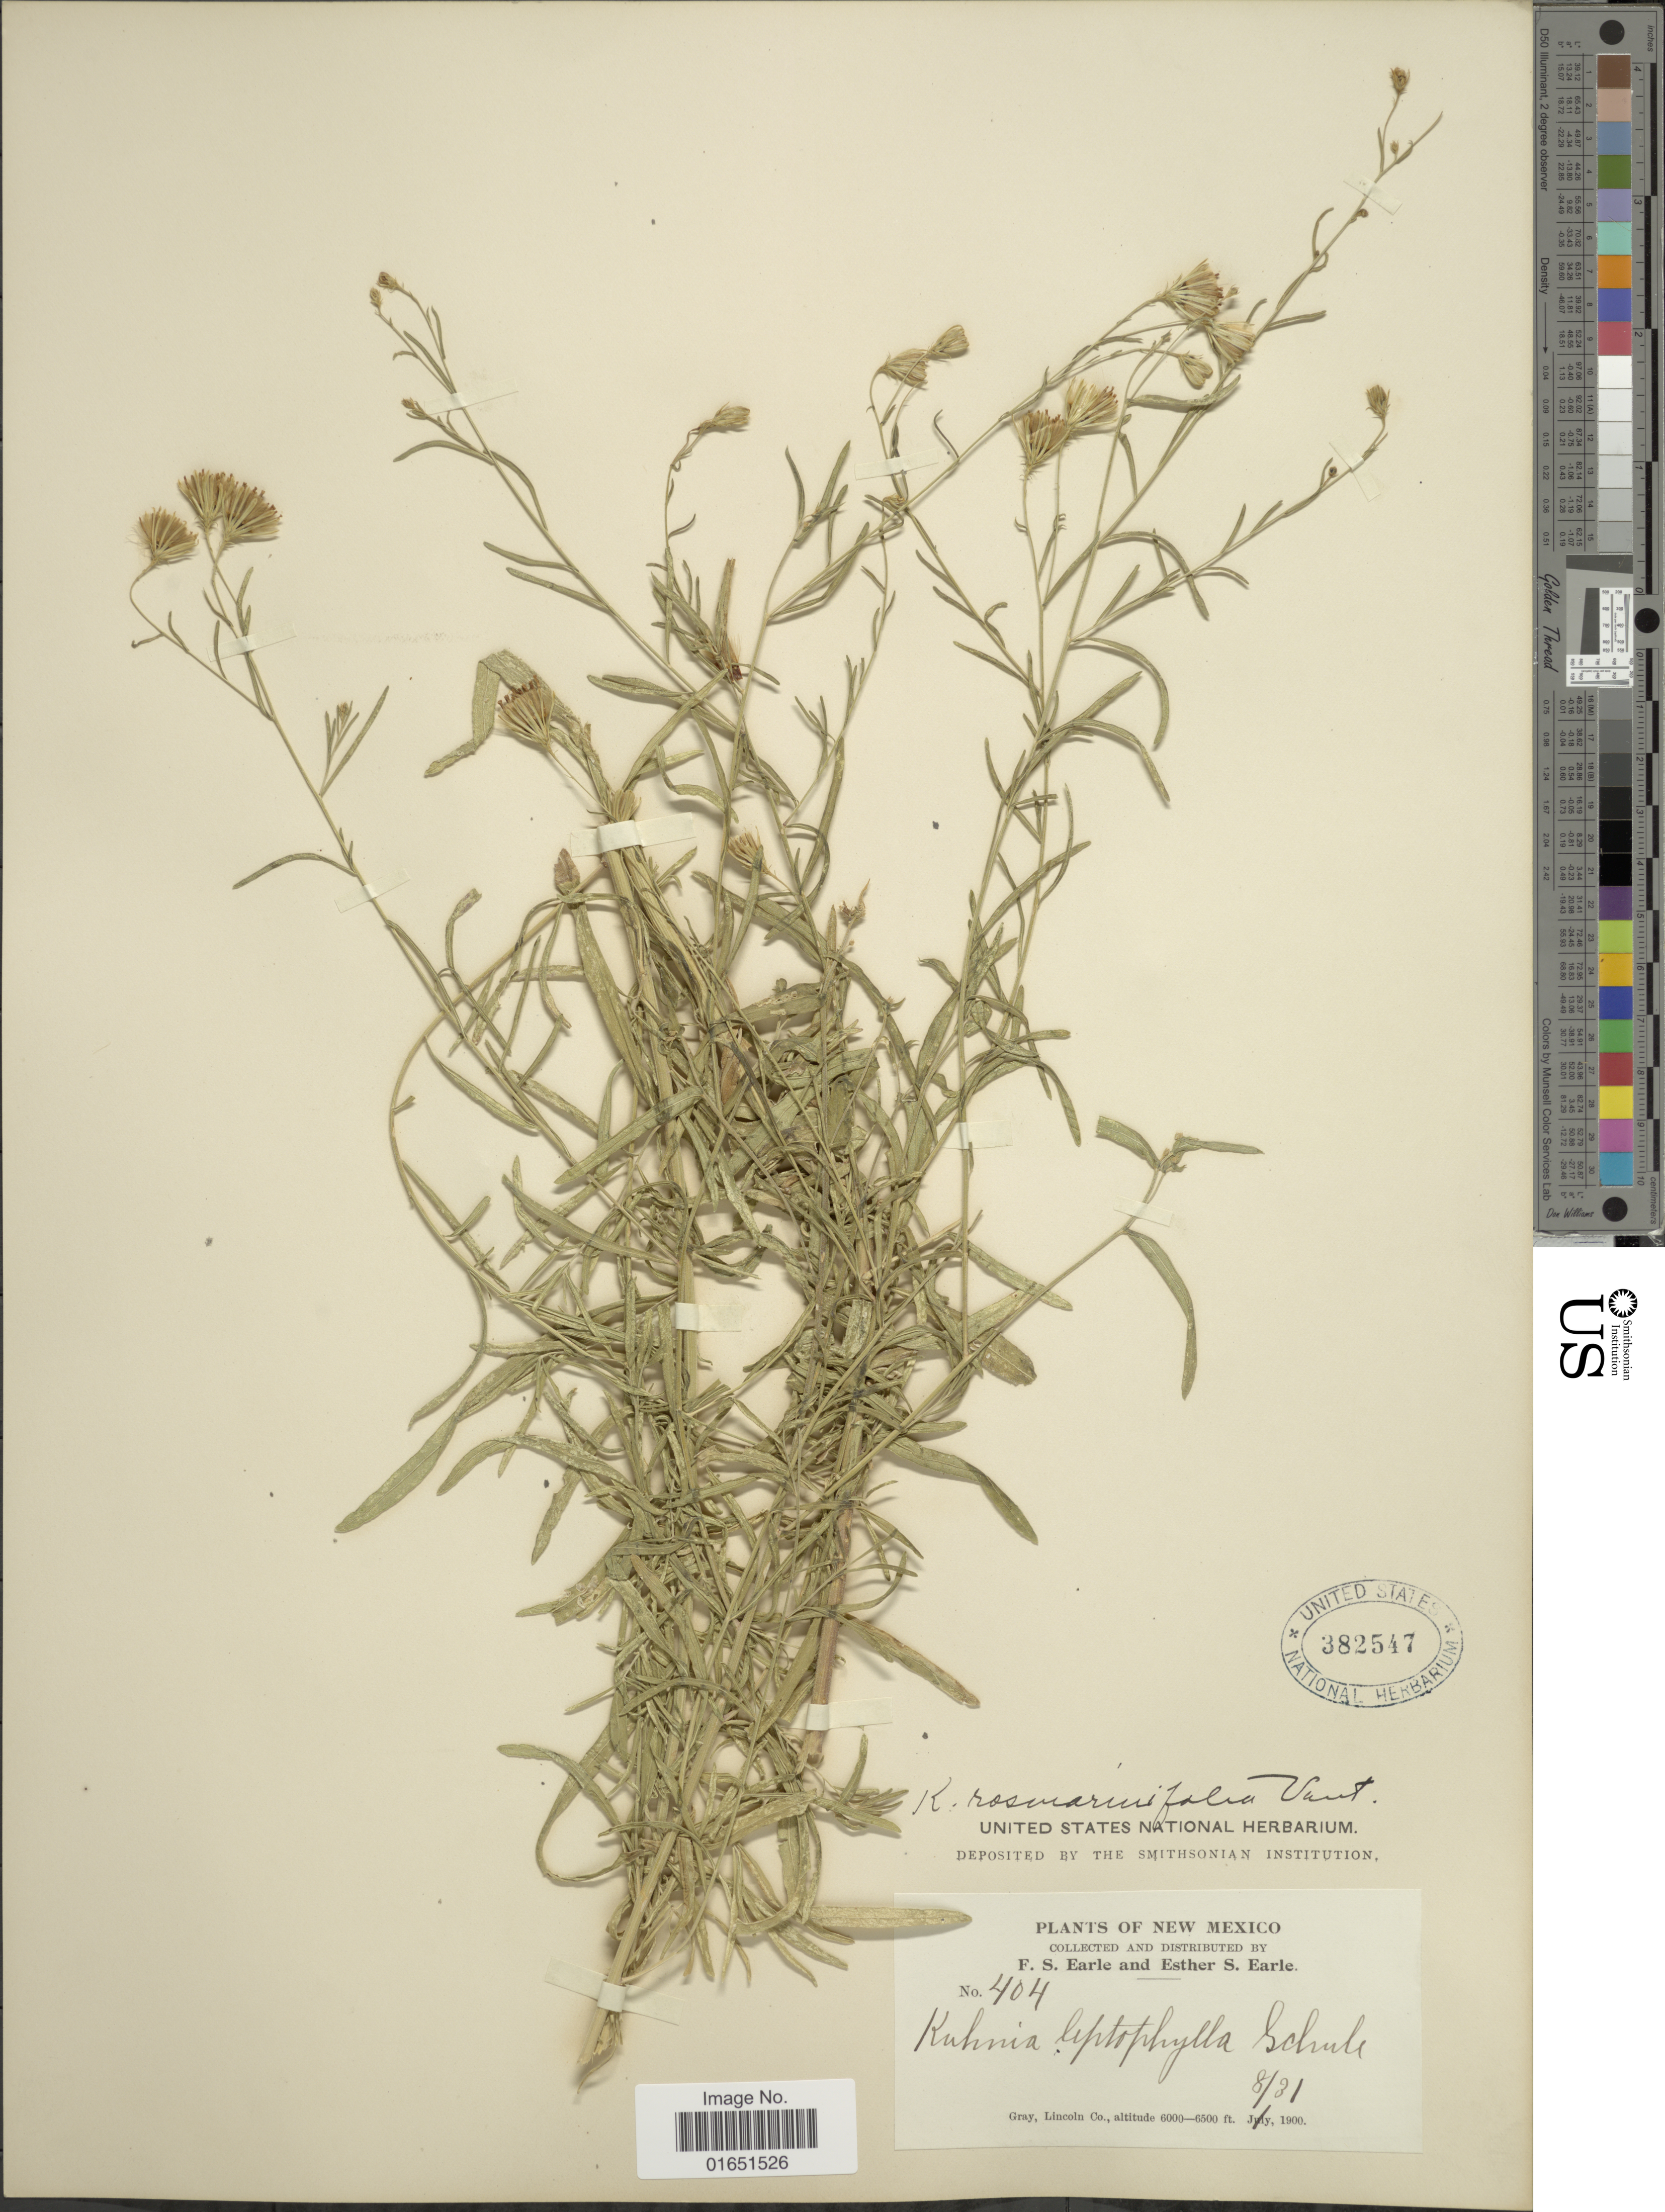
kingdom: Plantae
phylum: Tracheophyta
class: Magnoliopsida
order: Asterales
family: Asteraceae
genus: Brickellia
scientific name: Brickellia rosmarinifolia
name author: (Vent.) W.A. Weber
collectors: F. S. Earle & E. S. Earle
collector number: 404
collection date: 1900-08-31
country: United States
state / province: New Mexico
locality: Gray, Lincoln Co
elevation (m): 1829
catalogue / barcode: US 382547